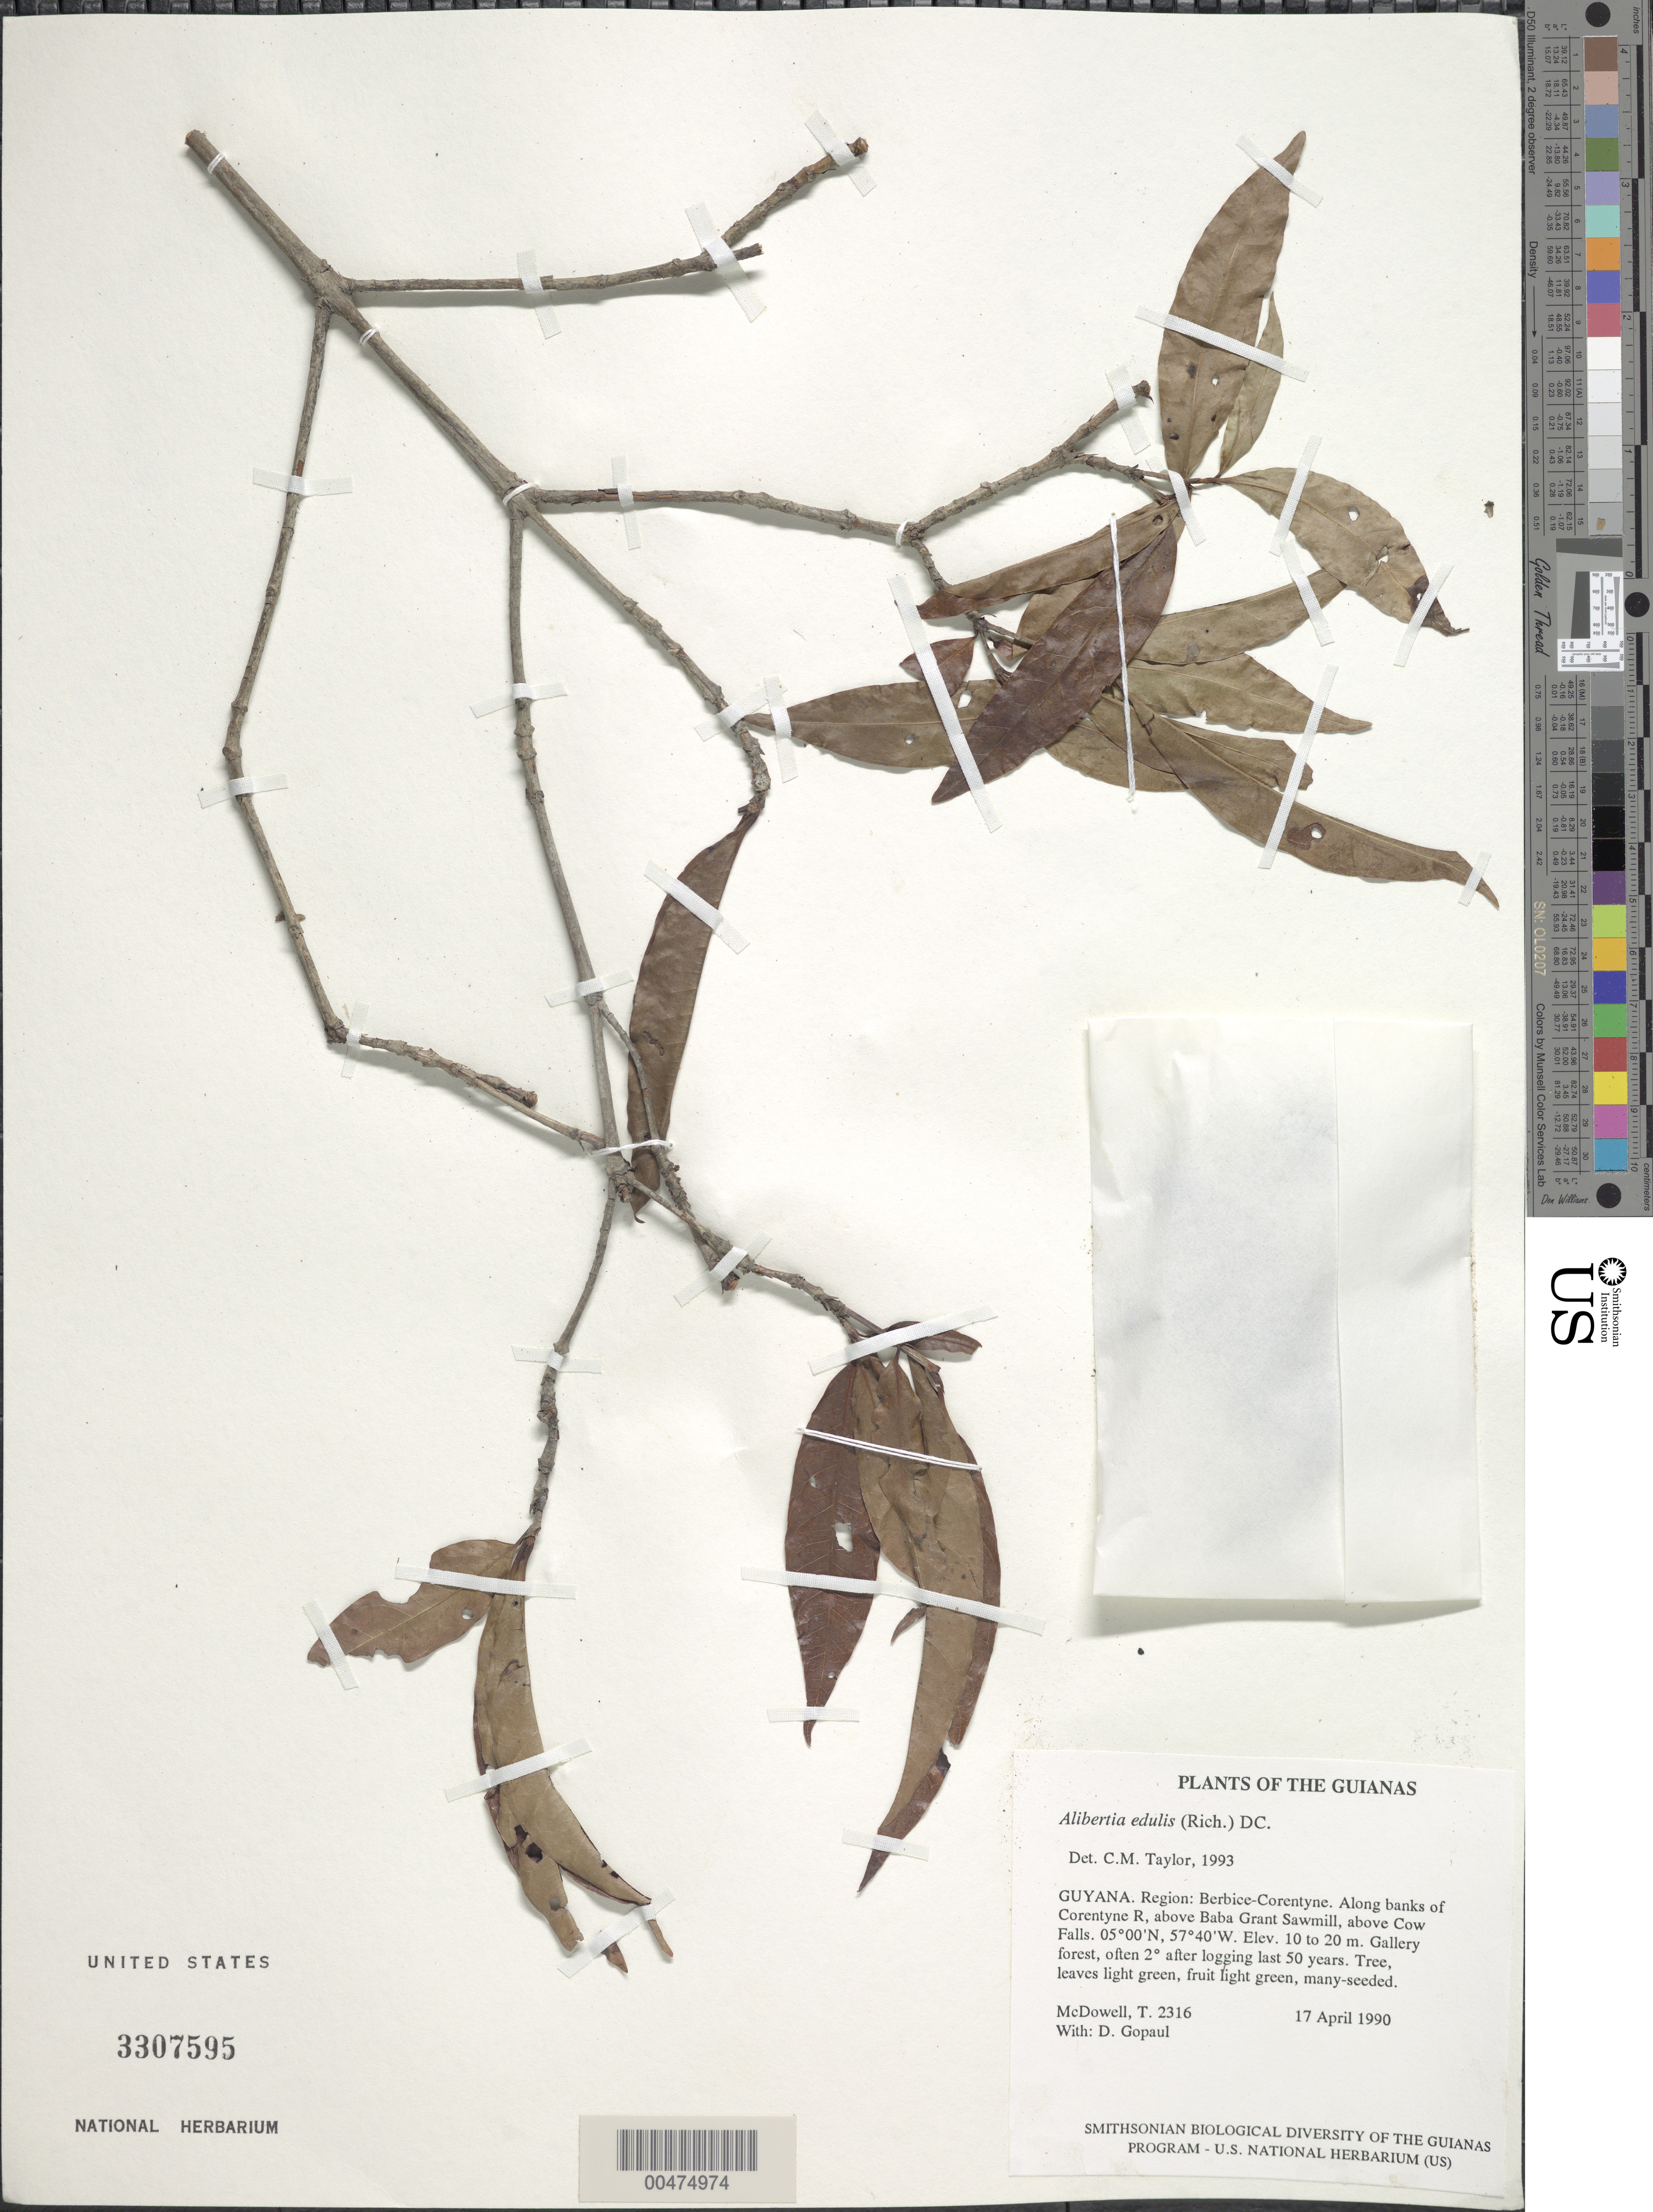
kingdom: Plantae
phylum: Tracheophyta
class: Magnoliopsida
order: Gentianales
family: Rubiaceae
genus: Alibertia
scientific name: Alibertia edulis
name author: (Rich.) A. Rich. ex DC.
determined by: Taylor, Charlotte M.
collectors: T. McDowell & D. Gopaul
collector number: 2316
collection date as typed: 17 April 1990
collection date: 1990-04-17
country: Guyana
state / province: E. Berbice-Corentyne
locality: Along banks of Corentyne River, above Baba Grant Sawmill, above Cow Falls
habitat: Gallery forest, often secondary after logging last 50 years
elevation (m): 10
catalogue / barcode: US 3307595